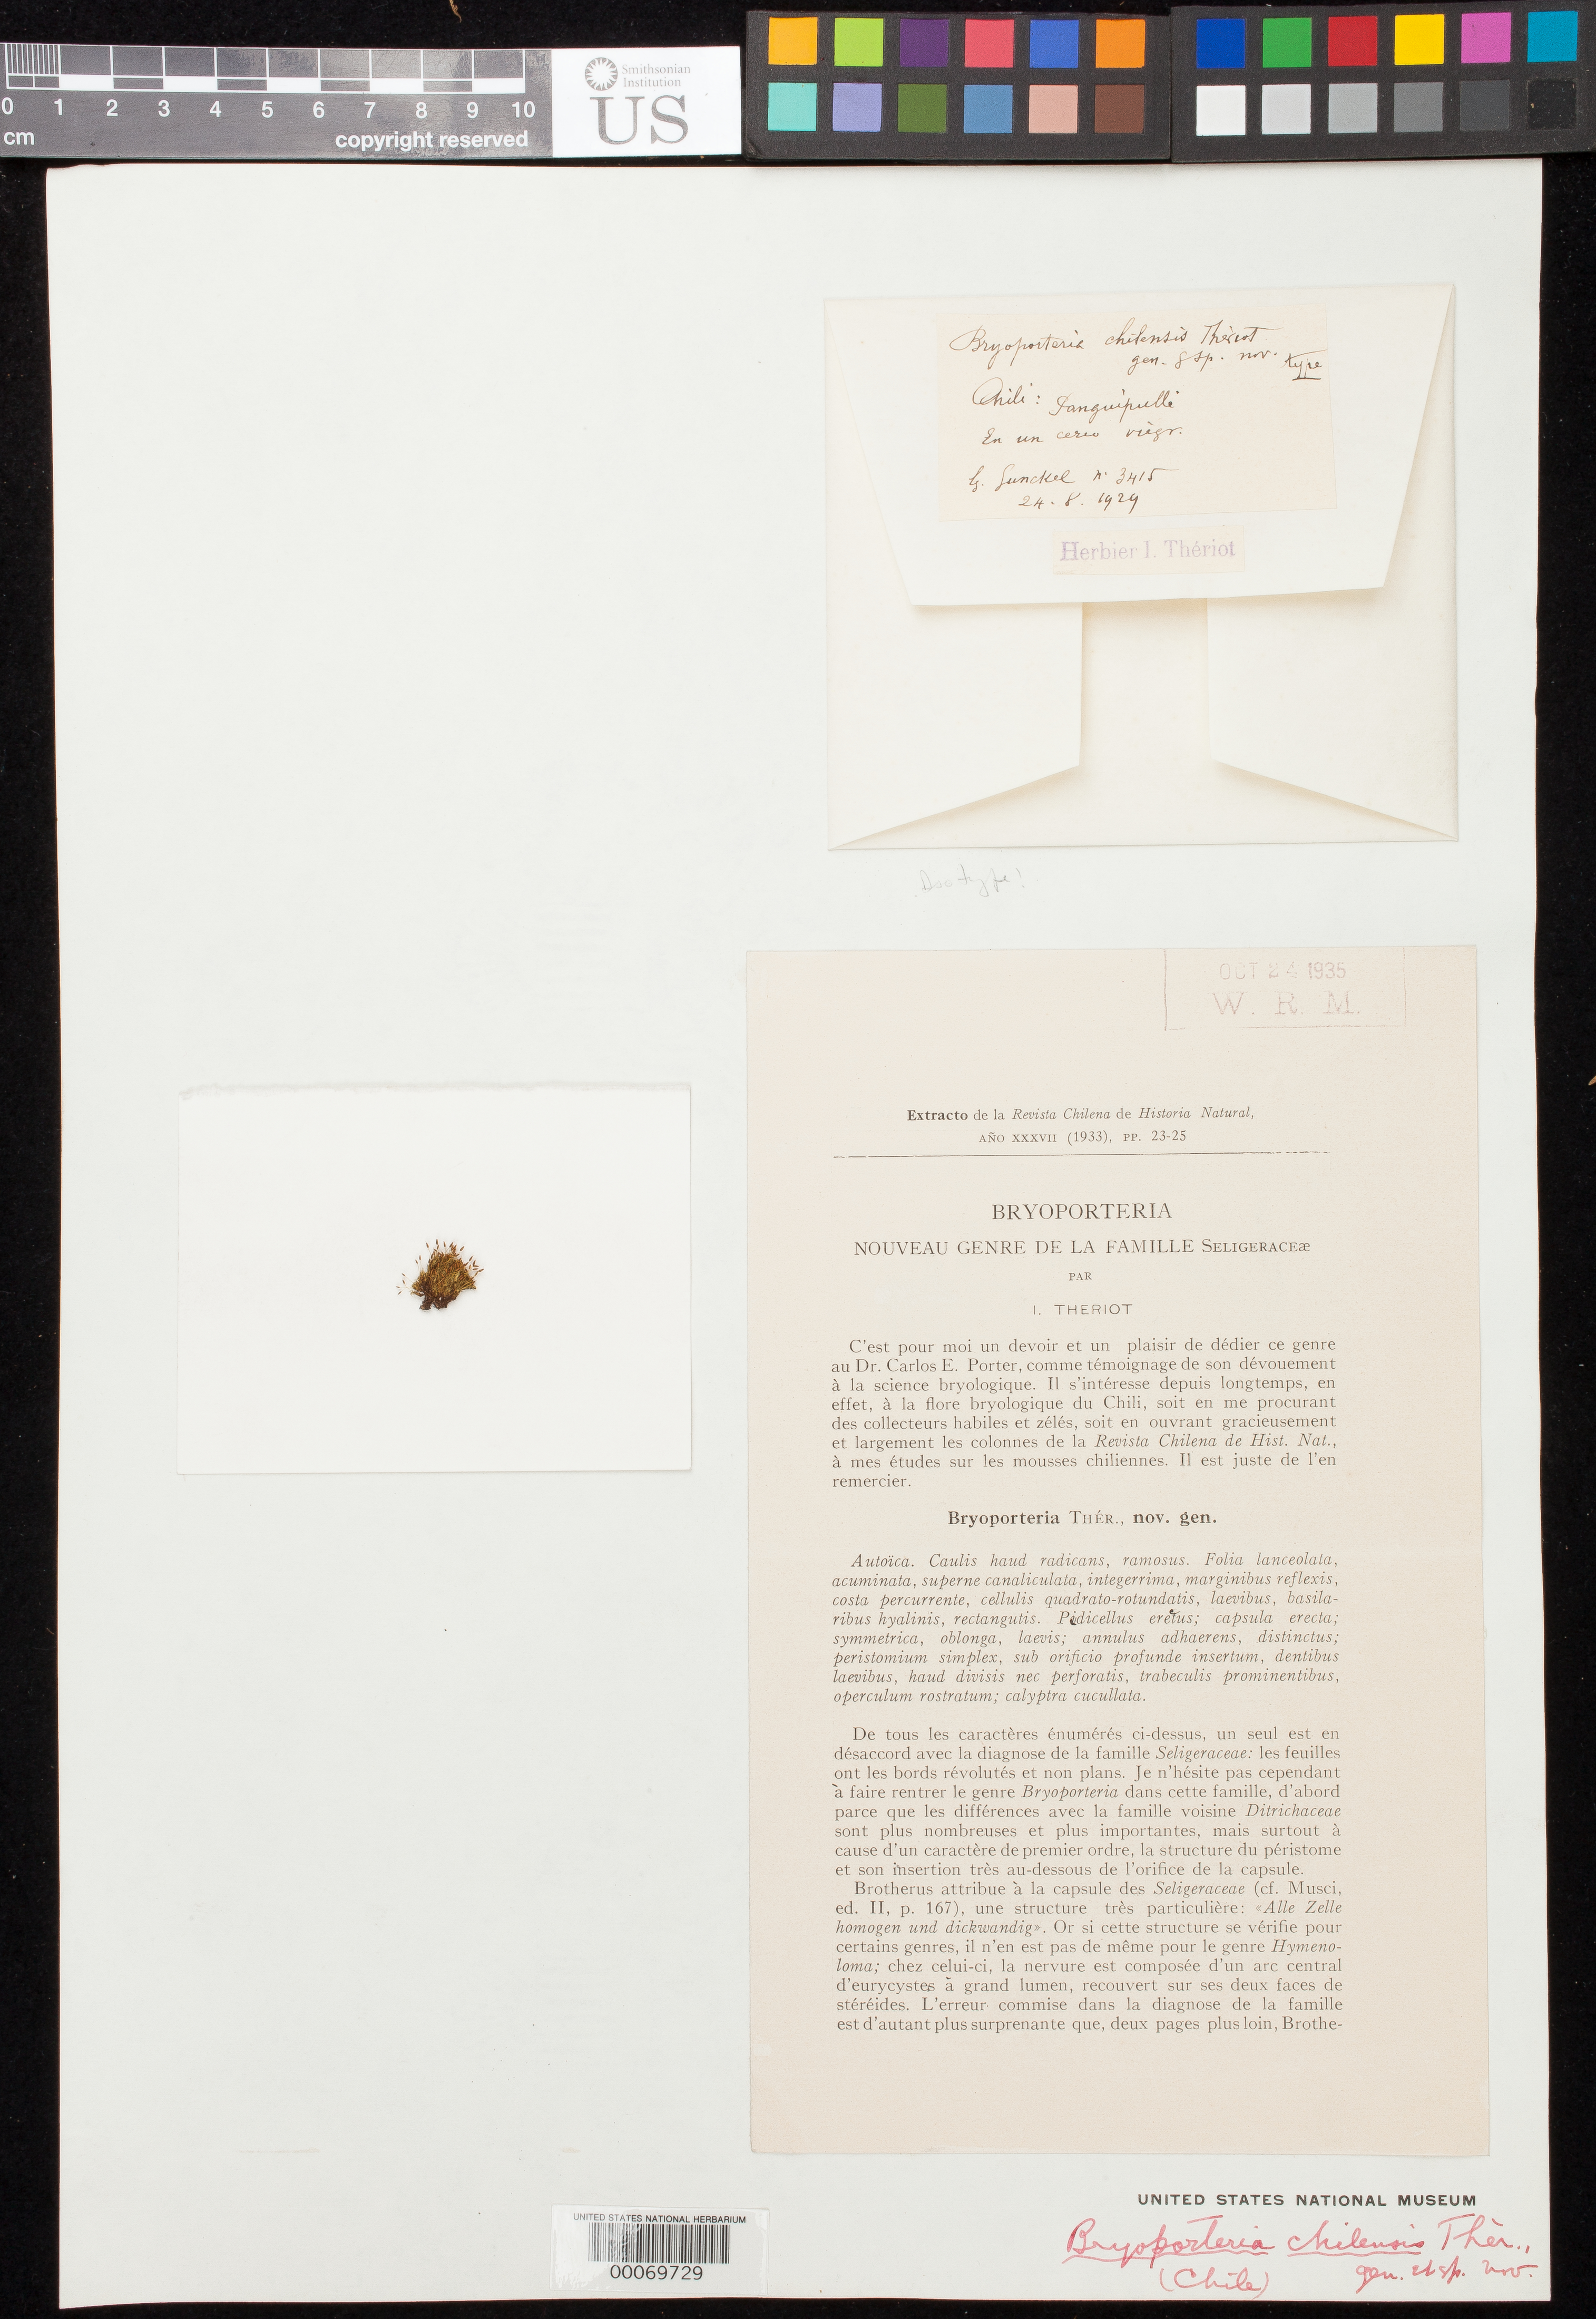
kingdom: Plantae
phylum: Bryophyta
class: Bryopsida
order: Grimmiales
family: Seligeriaceae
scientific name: Bryoporteria chilensis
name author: Thér.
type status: Isotype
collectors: H. Gunckel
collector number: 3415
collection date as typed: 24 Aug 1929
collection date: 1929-08-24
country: Chile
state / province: Los Lagos (X)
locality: Panguipulli